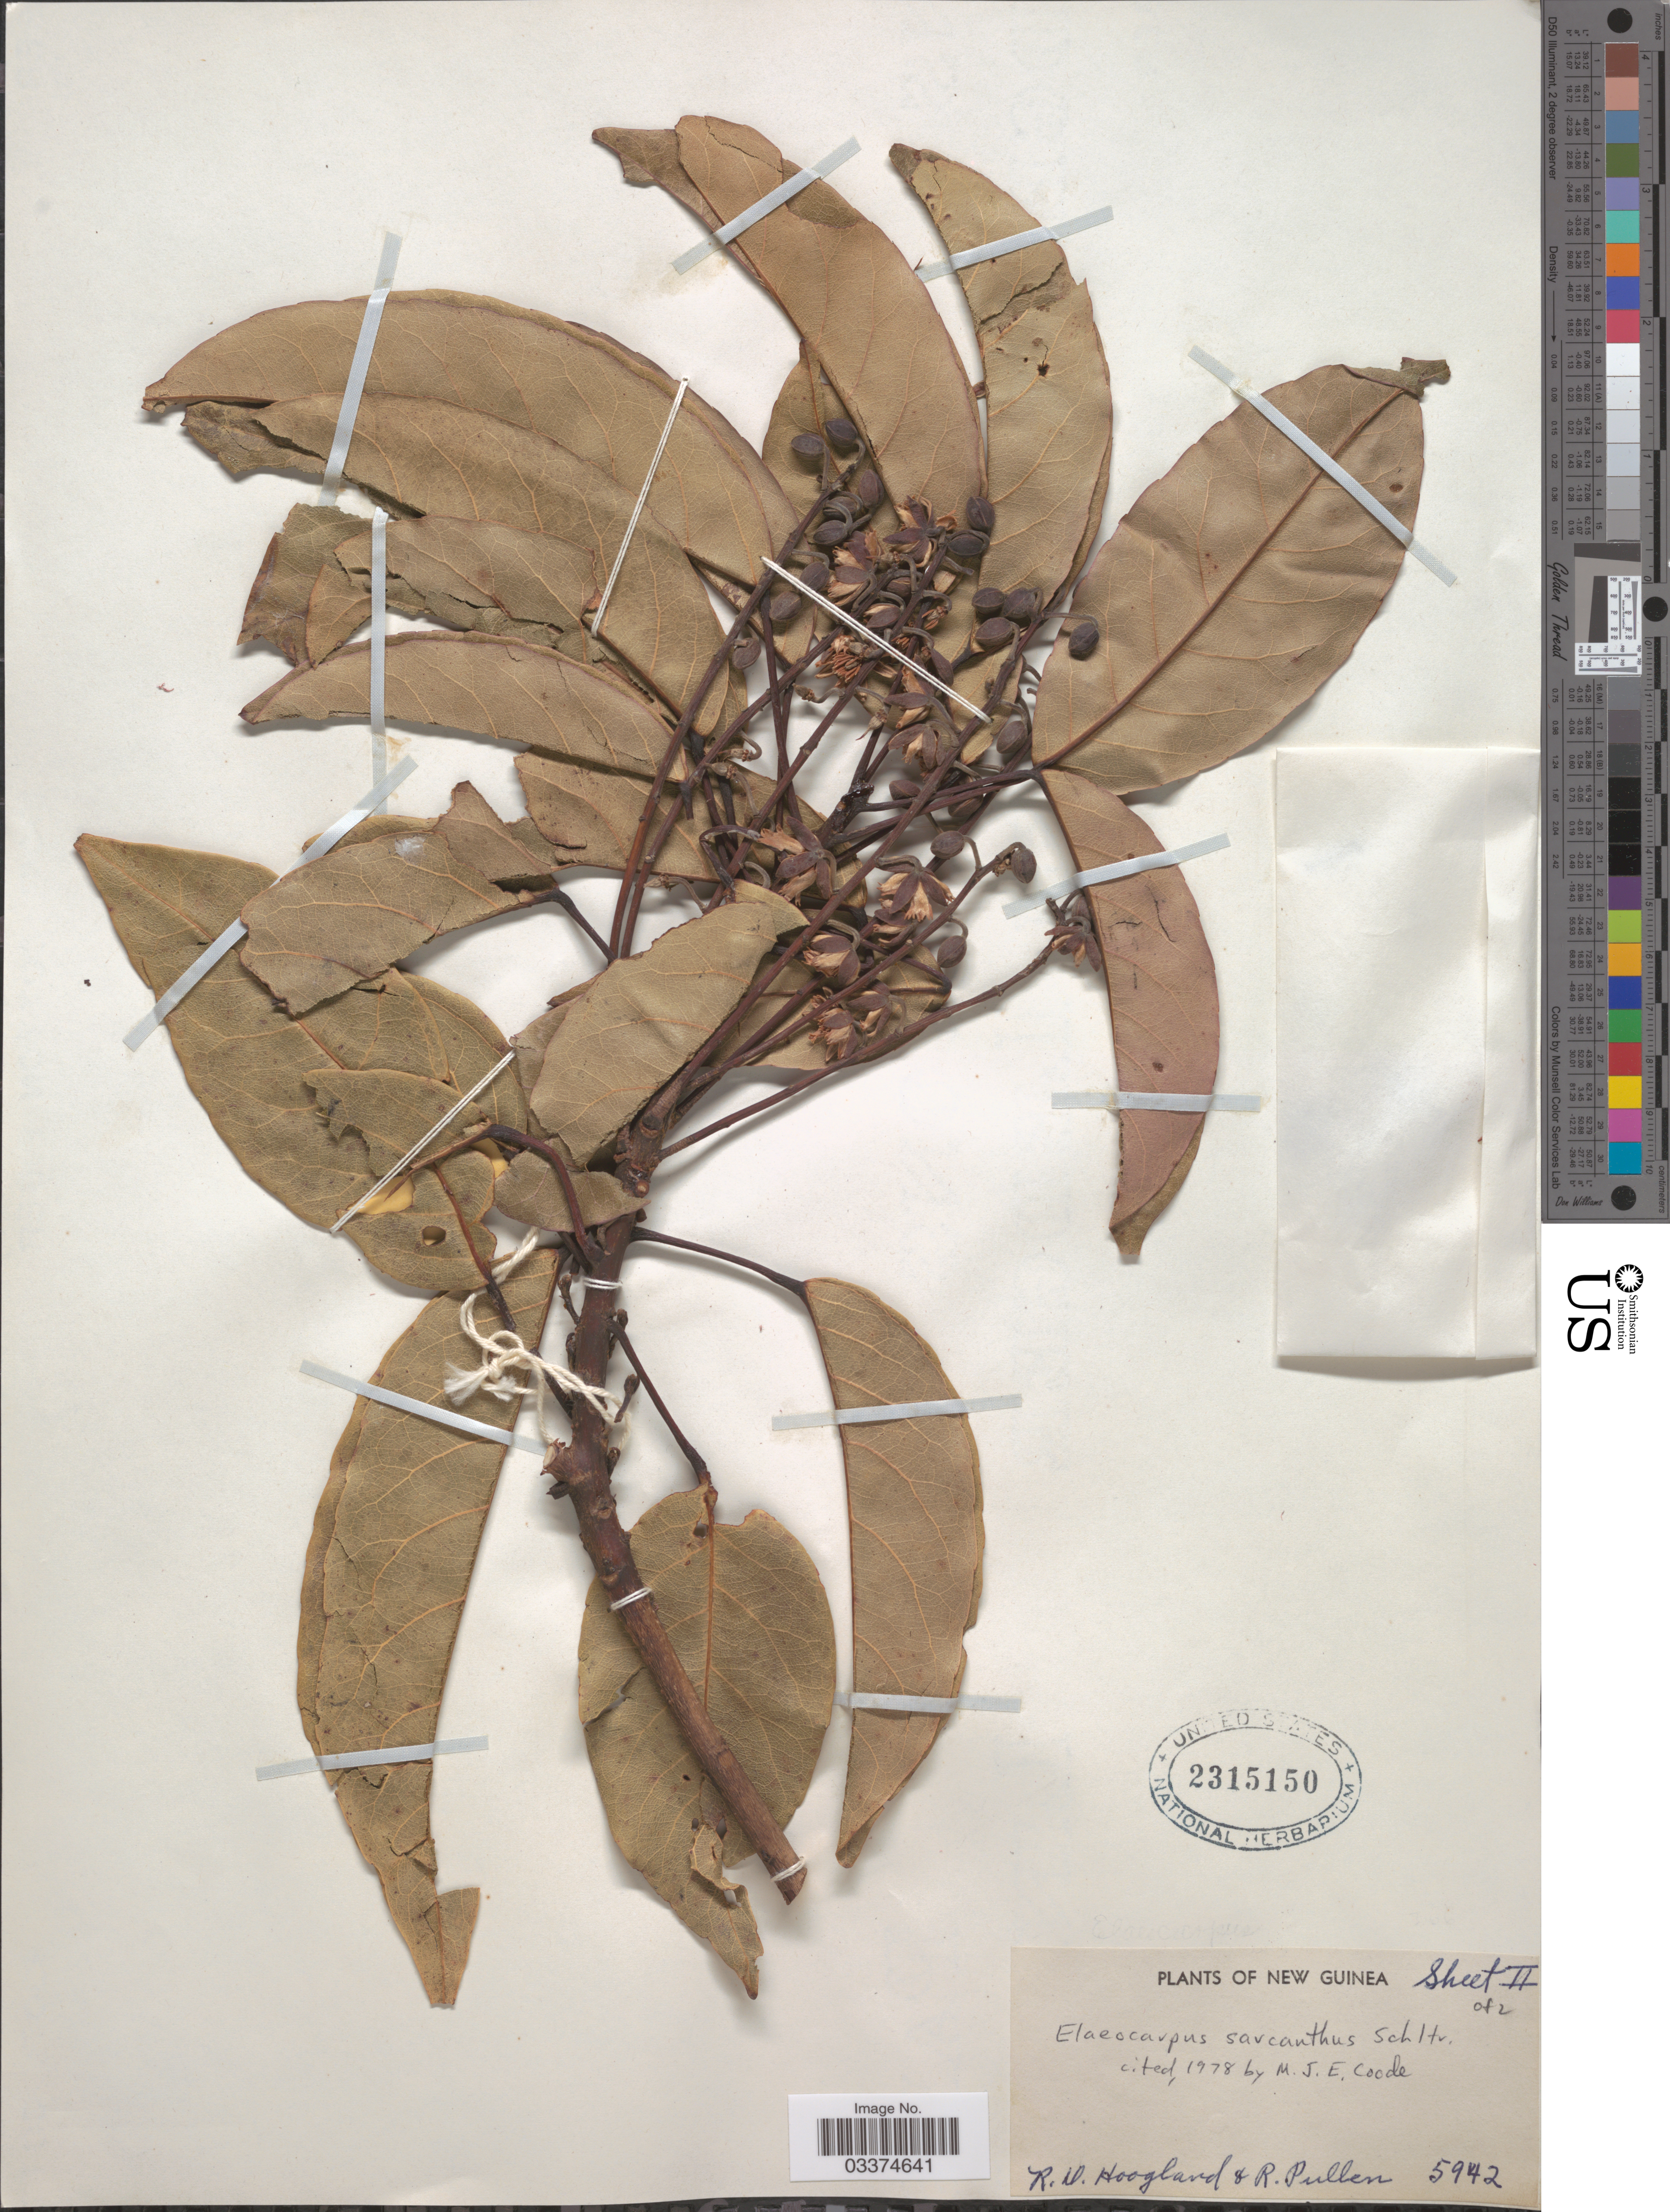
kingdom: Plantae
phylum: Tracheophyta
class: Magnoliopsida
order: Oxalidales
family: Elaeocarpaceae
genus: Elaeocarpus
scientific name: Elaeocarpus sarcanthus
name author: Schltr.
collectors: R. D. Hoogland & R. Pullen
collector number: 5942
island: New Guinea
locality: New Guinea.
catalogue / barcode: US 2315150